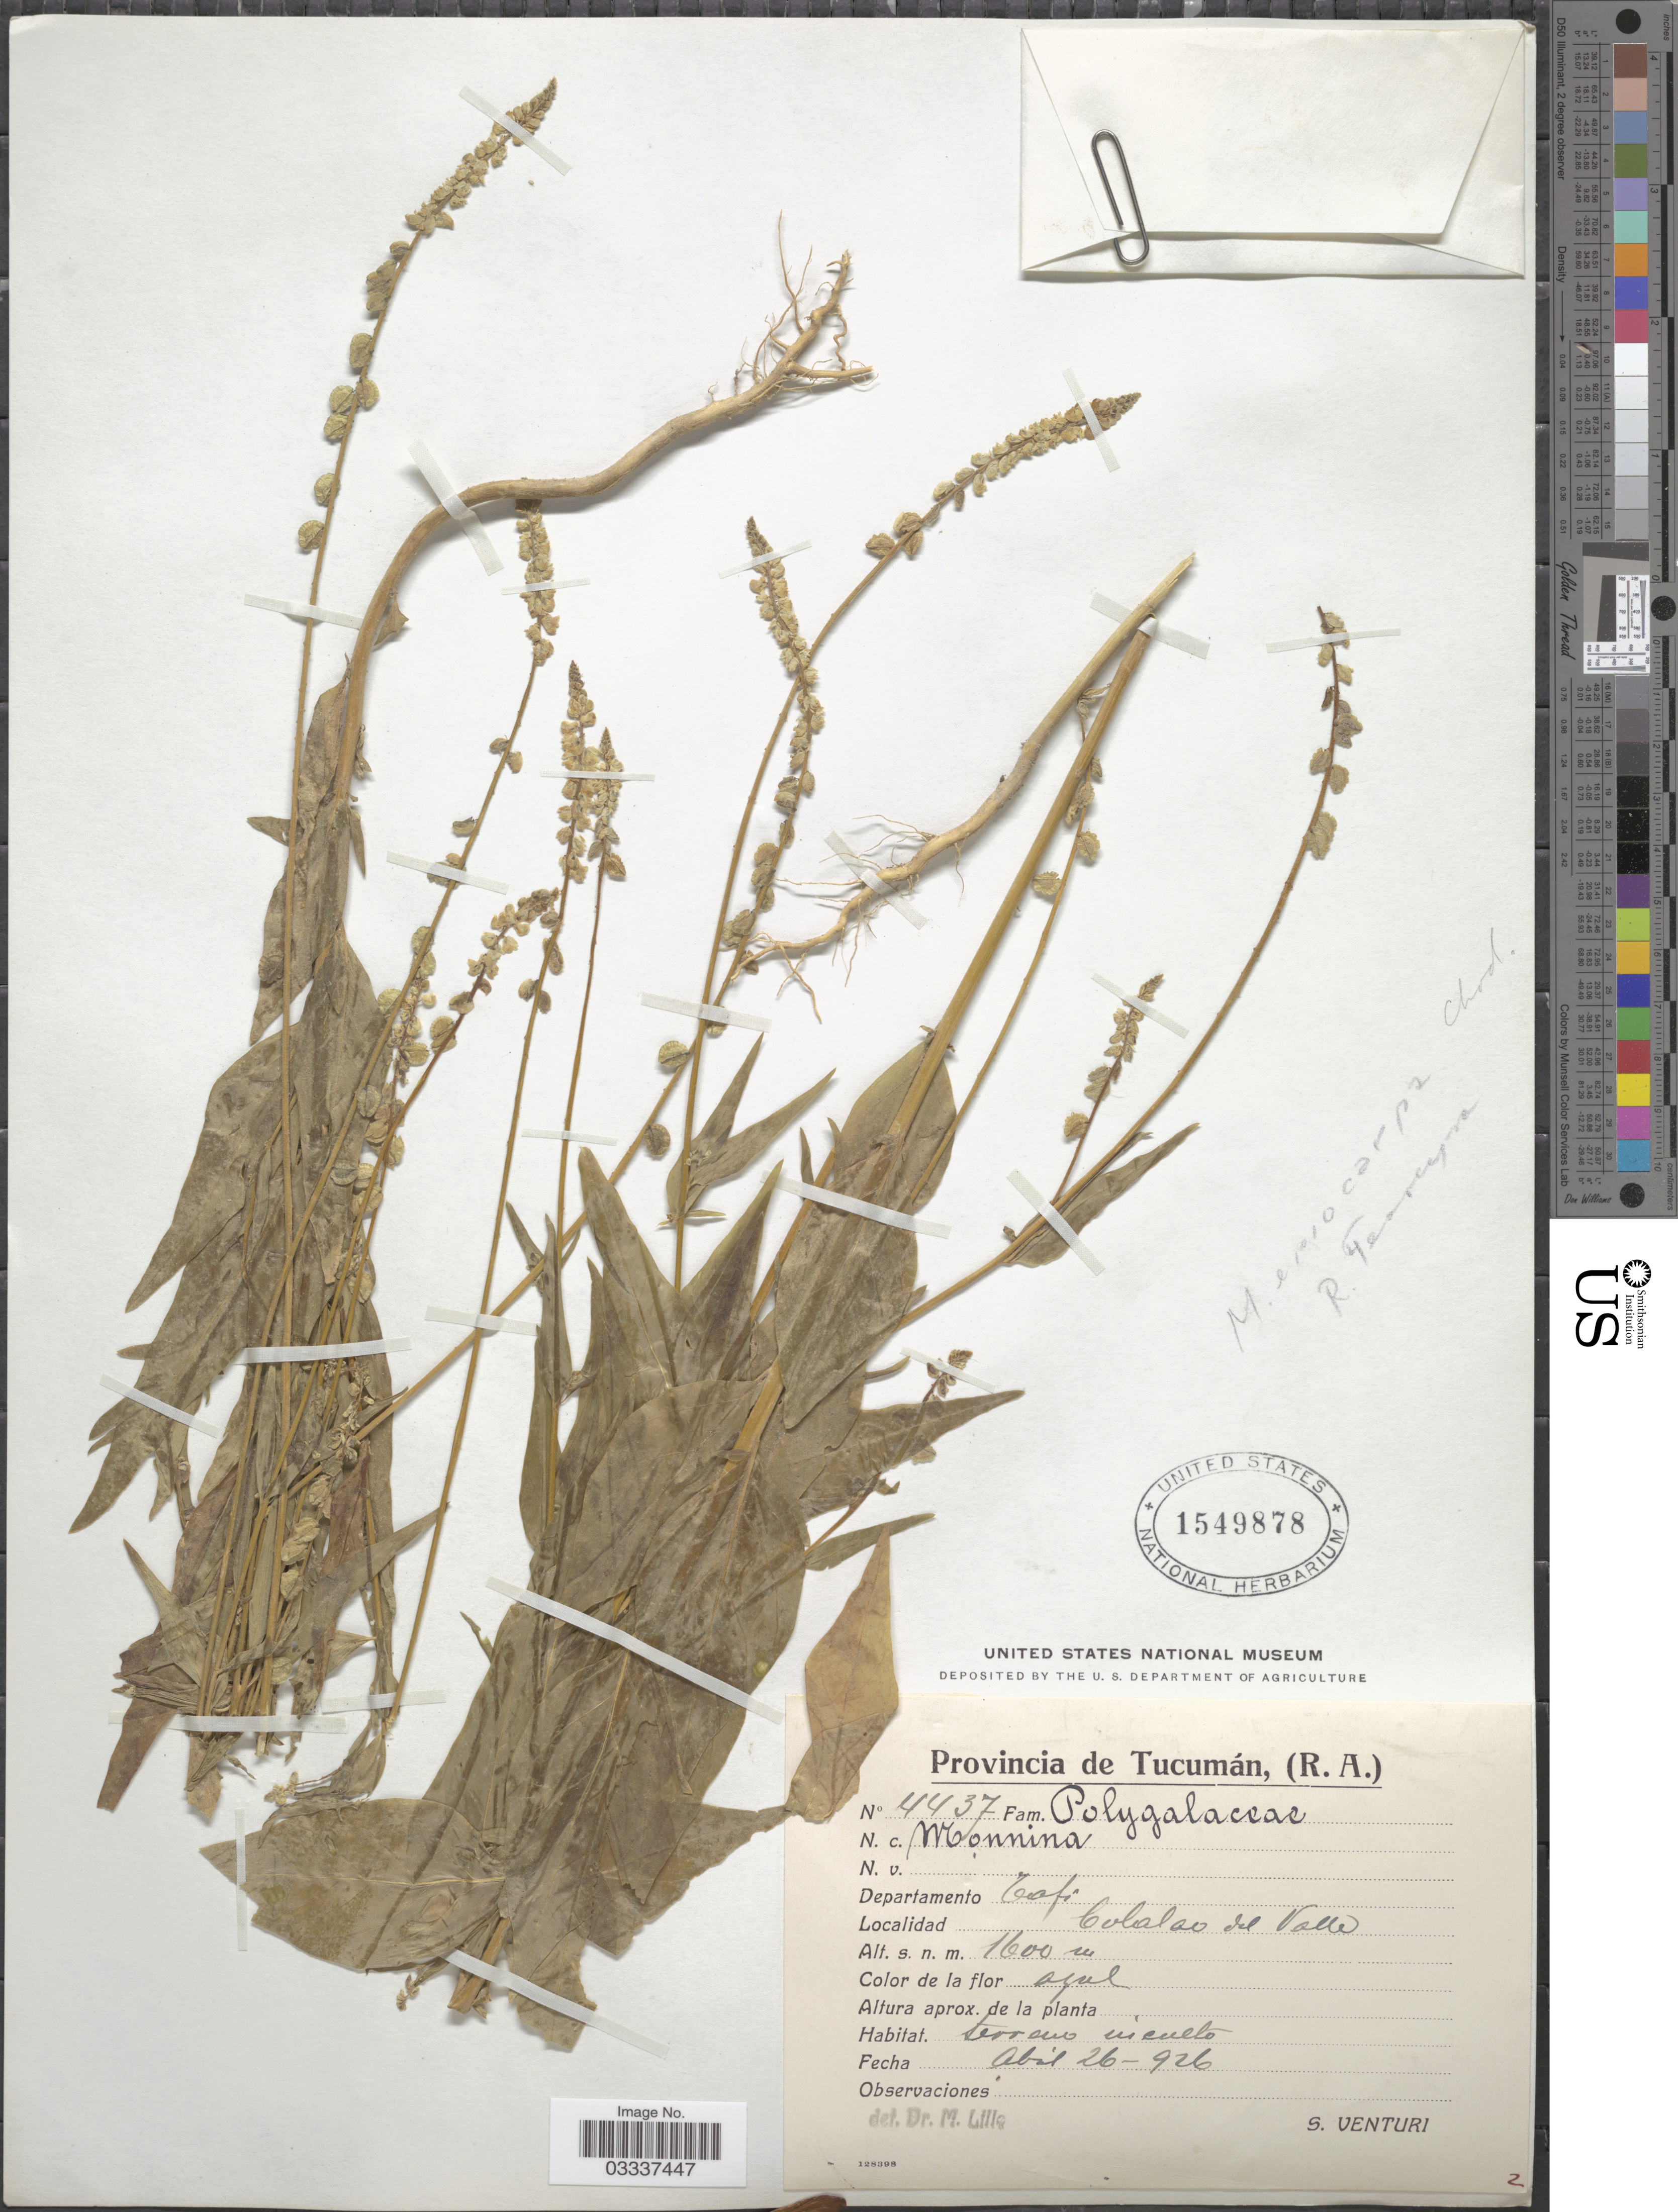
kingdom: Plantae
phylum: Tracheophyta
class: Magnoliopsida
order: Fabales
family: Polygalaceae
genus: Monnina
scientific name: Monnina erioclada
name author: Gand.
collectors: S. Venturi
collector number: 4437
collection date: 1926-04-26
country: Argentina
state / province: Tucuman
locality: Departamento Tafi, Colalao del Valle.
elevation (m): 1600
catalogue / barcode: US 1549878